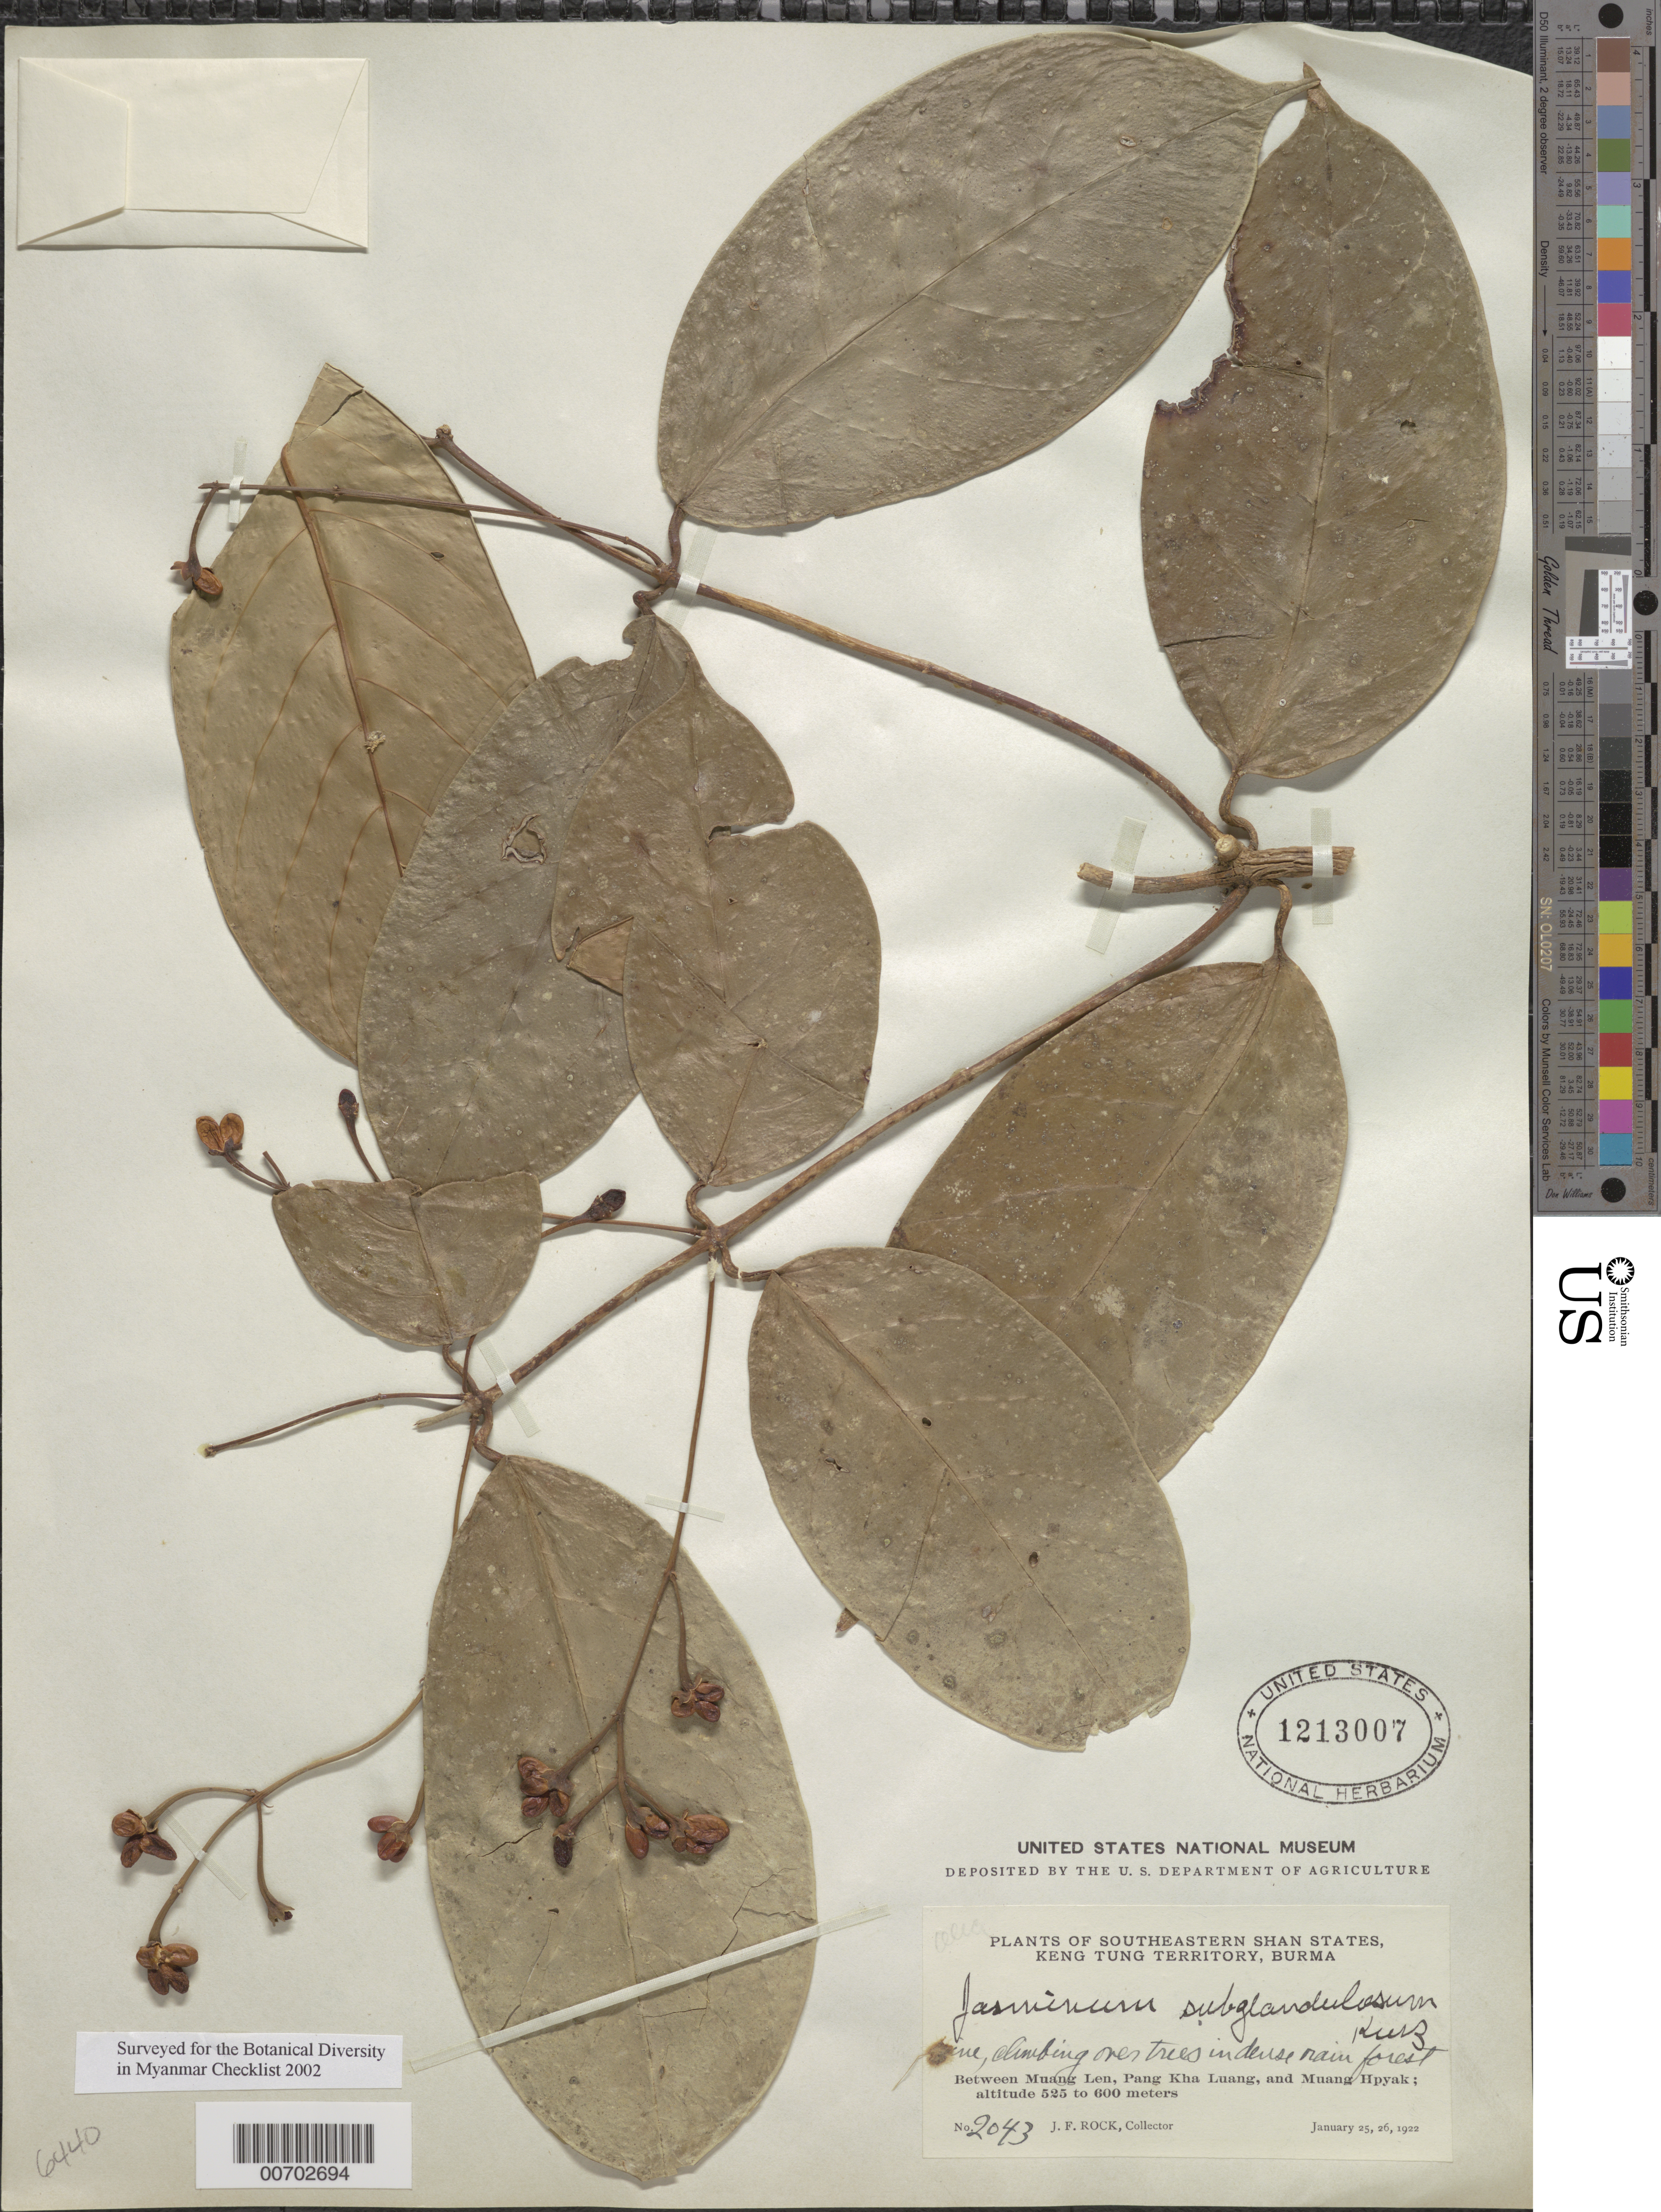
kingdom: Plantae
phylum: Tracheophyta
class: Magnoliopsida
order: Lamiales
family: Oleaceae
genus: Jasminum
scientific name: Jasminum subglandulosum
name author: Kurz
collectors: J. F. Rock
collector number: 2043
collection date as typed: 25 Jan 1922 to 26 Jan 1922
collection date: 1922-01-25/1922-01-26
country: Myanmar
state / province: Shan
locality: Southeastern Shan States, Keng Tung Terr., betw. Muang Len, Pang Kha Luang and Muang Hpyak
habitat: Dense rainforest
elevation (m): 525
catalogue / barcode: US 1213007